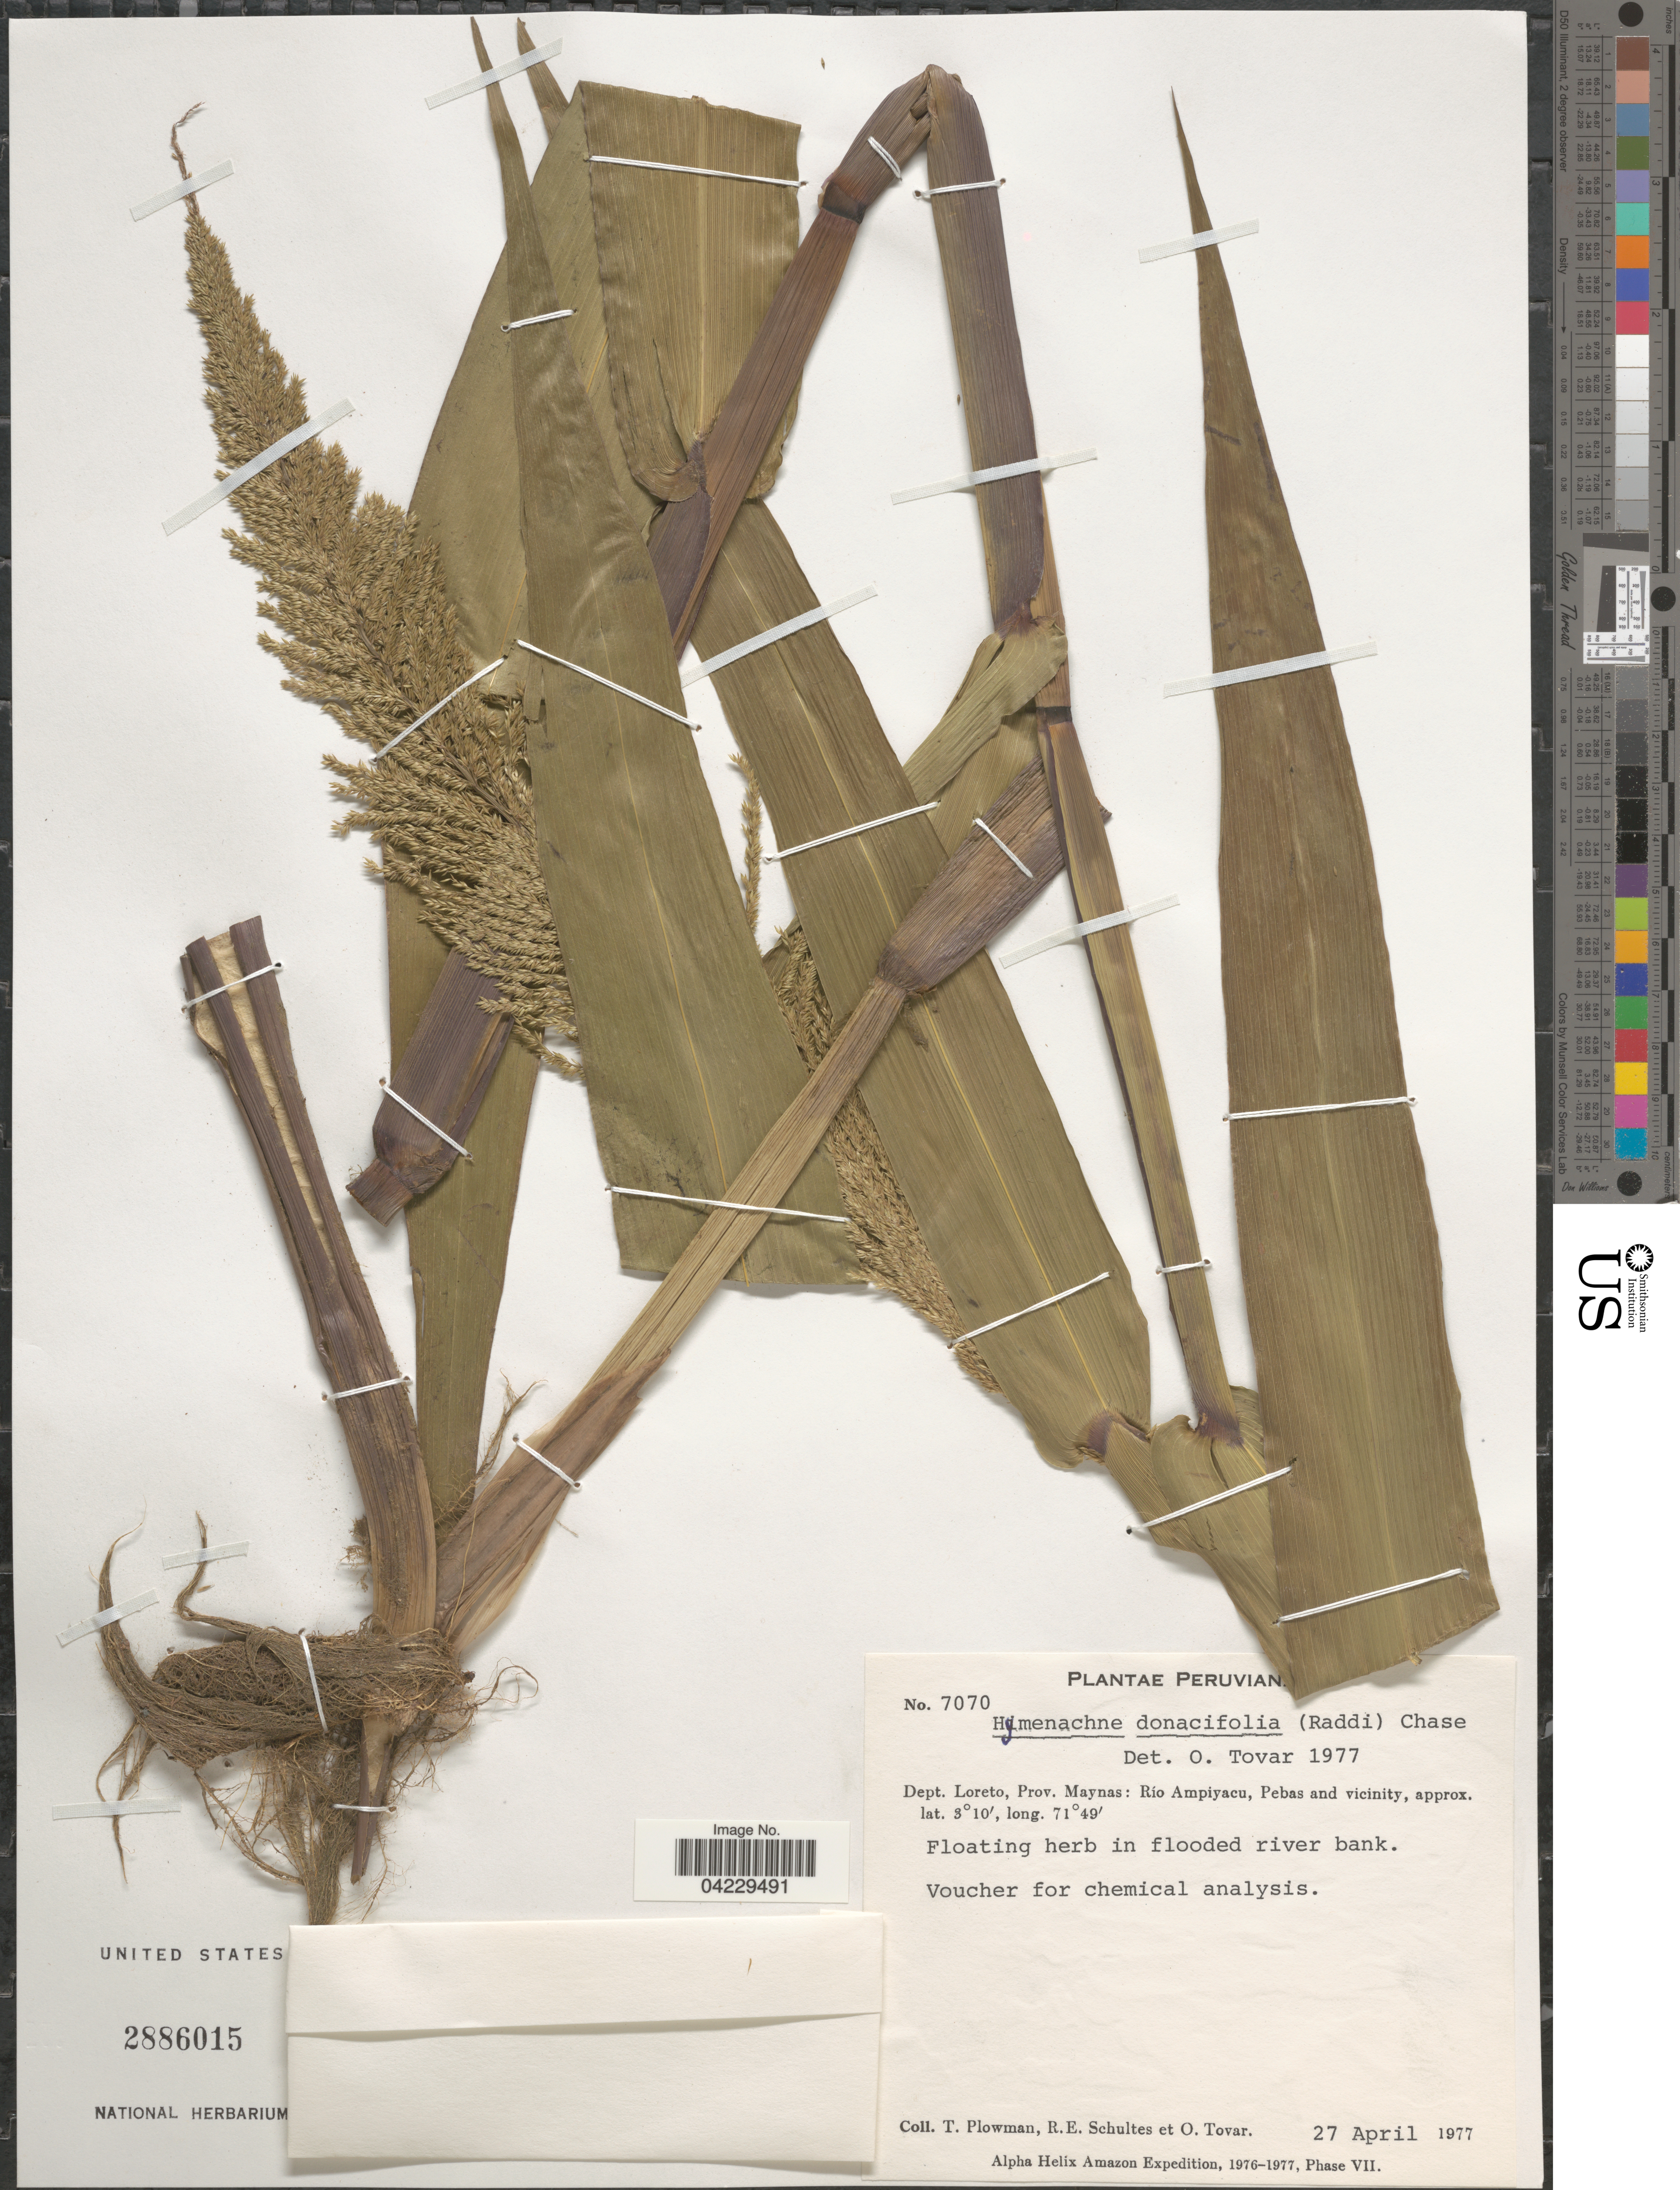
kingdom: Plantae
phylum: Tracheophyta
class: Liliopsida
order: Poales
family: Poaceae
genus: Hymenachne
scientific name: Hymenachne donacifolia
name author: (Raddi) Chase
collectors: T. Plowman, R. E. Schultes & Ó. Tovar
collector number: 7070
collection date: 1977-04-27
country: Peru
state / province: Loreto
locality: Dept. Loreto, Prov. Maynas: Río Ampiyacu, Pebas and vicinity. Alpha Helix Amazon Expedition, 1976-1977, Phase VII.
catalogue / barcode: US 2886015